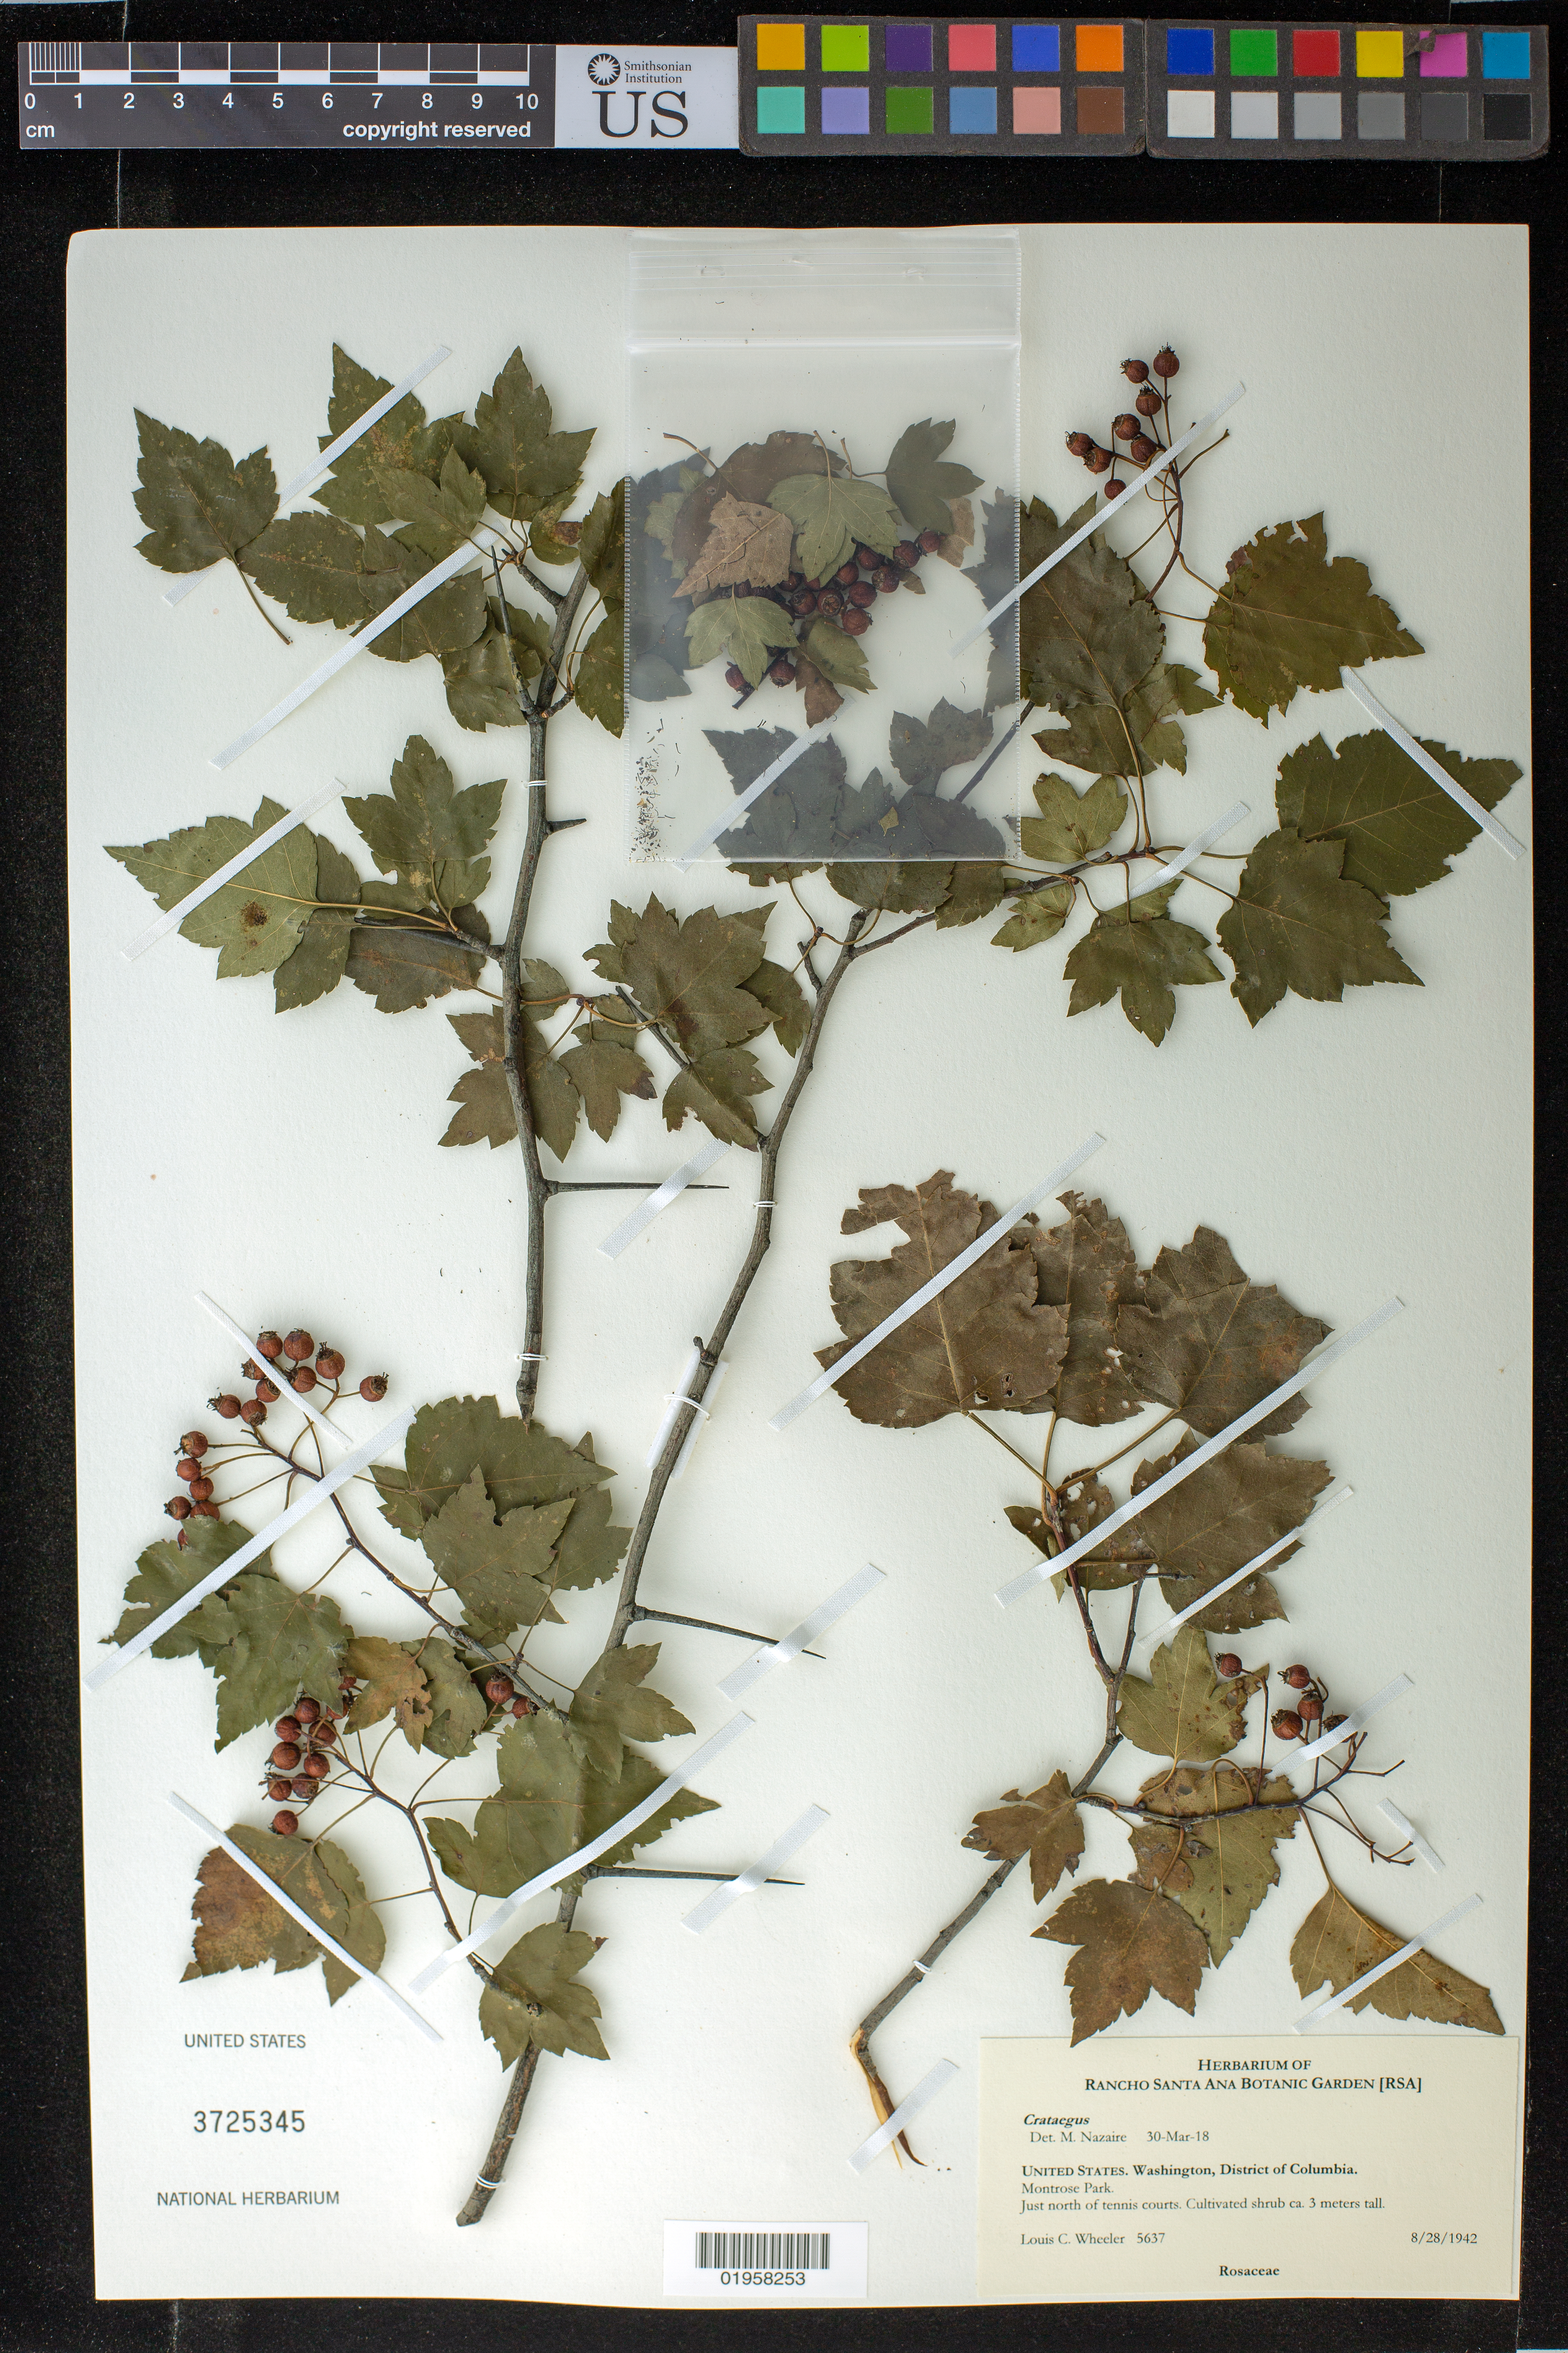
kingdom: Plantae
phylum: Tracheophyta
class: Magnoliopsida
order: Rosales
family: Rosaceae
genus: Crataegus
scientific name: Crataegus sp.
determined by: Nazaire, Mare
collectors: L. C. Wheeler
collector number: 5637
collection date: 1942-08-28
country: United States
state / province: District of Columbia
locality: Montrose Park, just N of tennis courts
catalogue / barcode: US 3725345